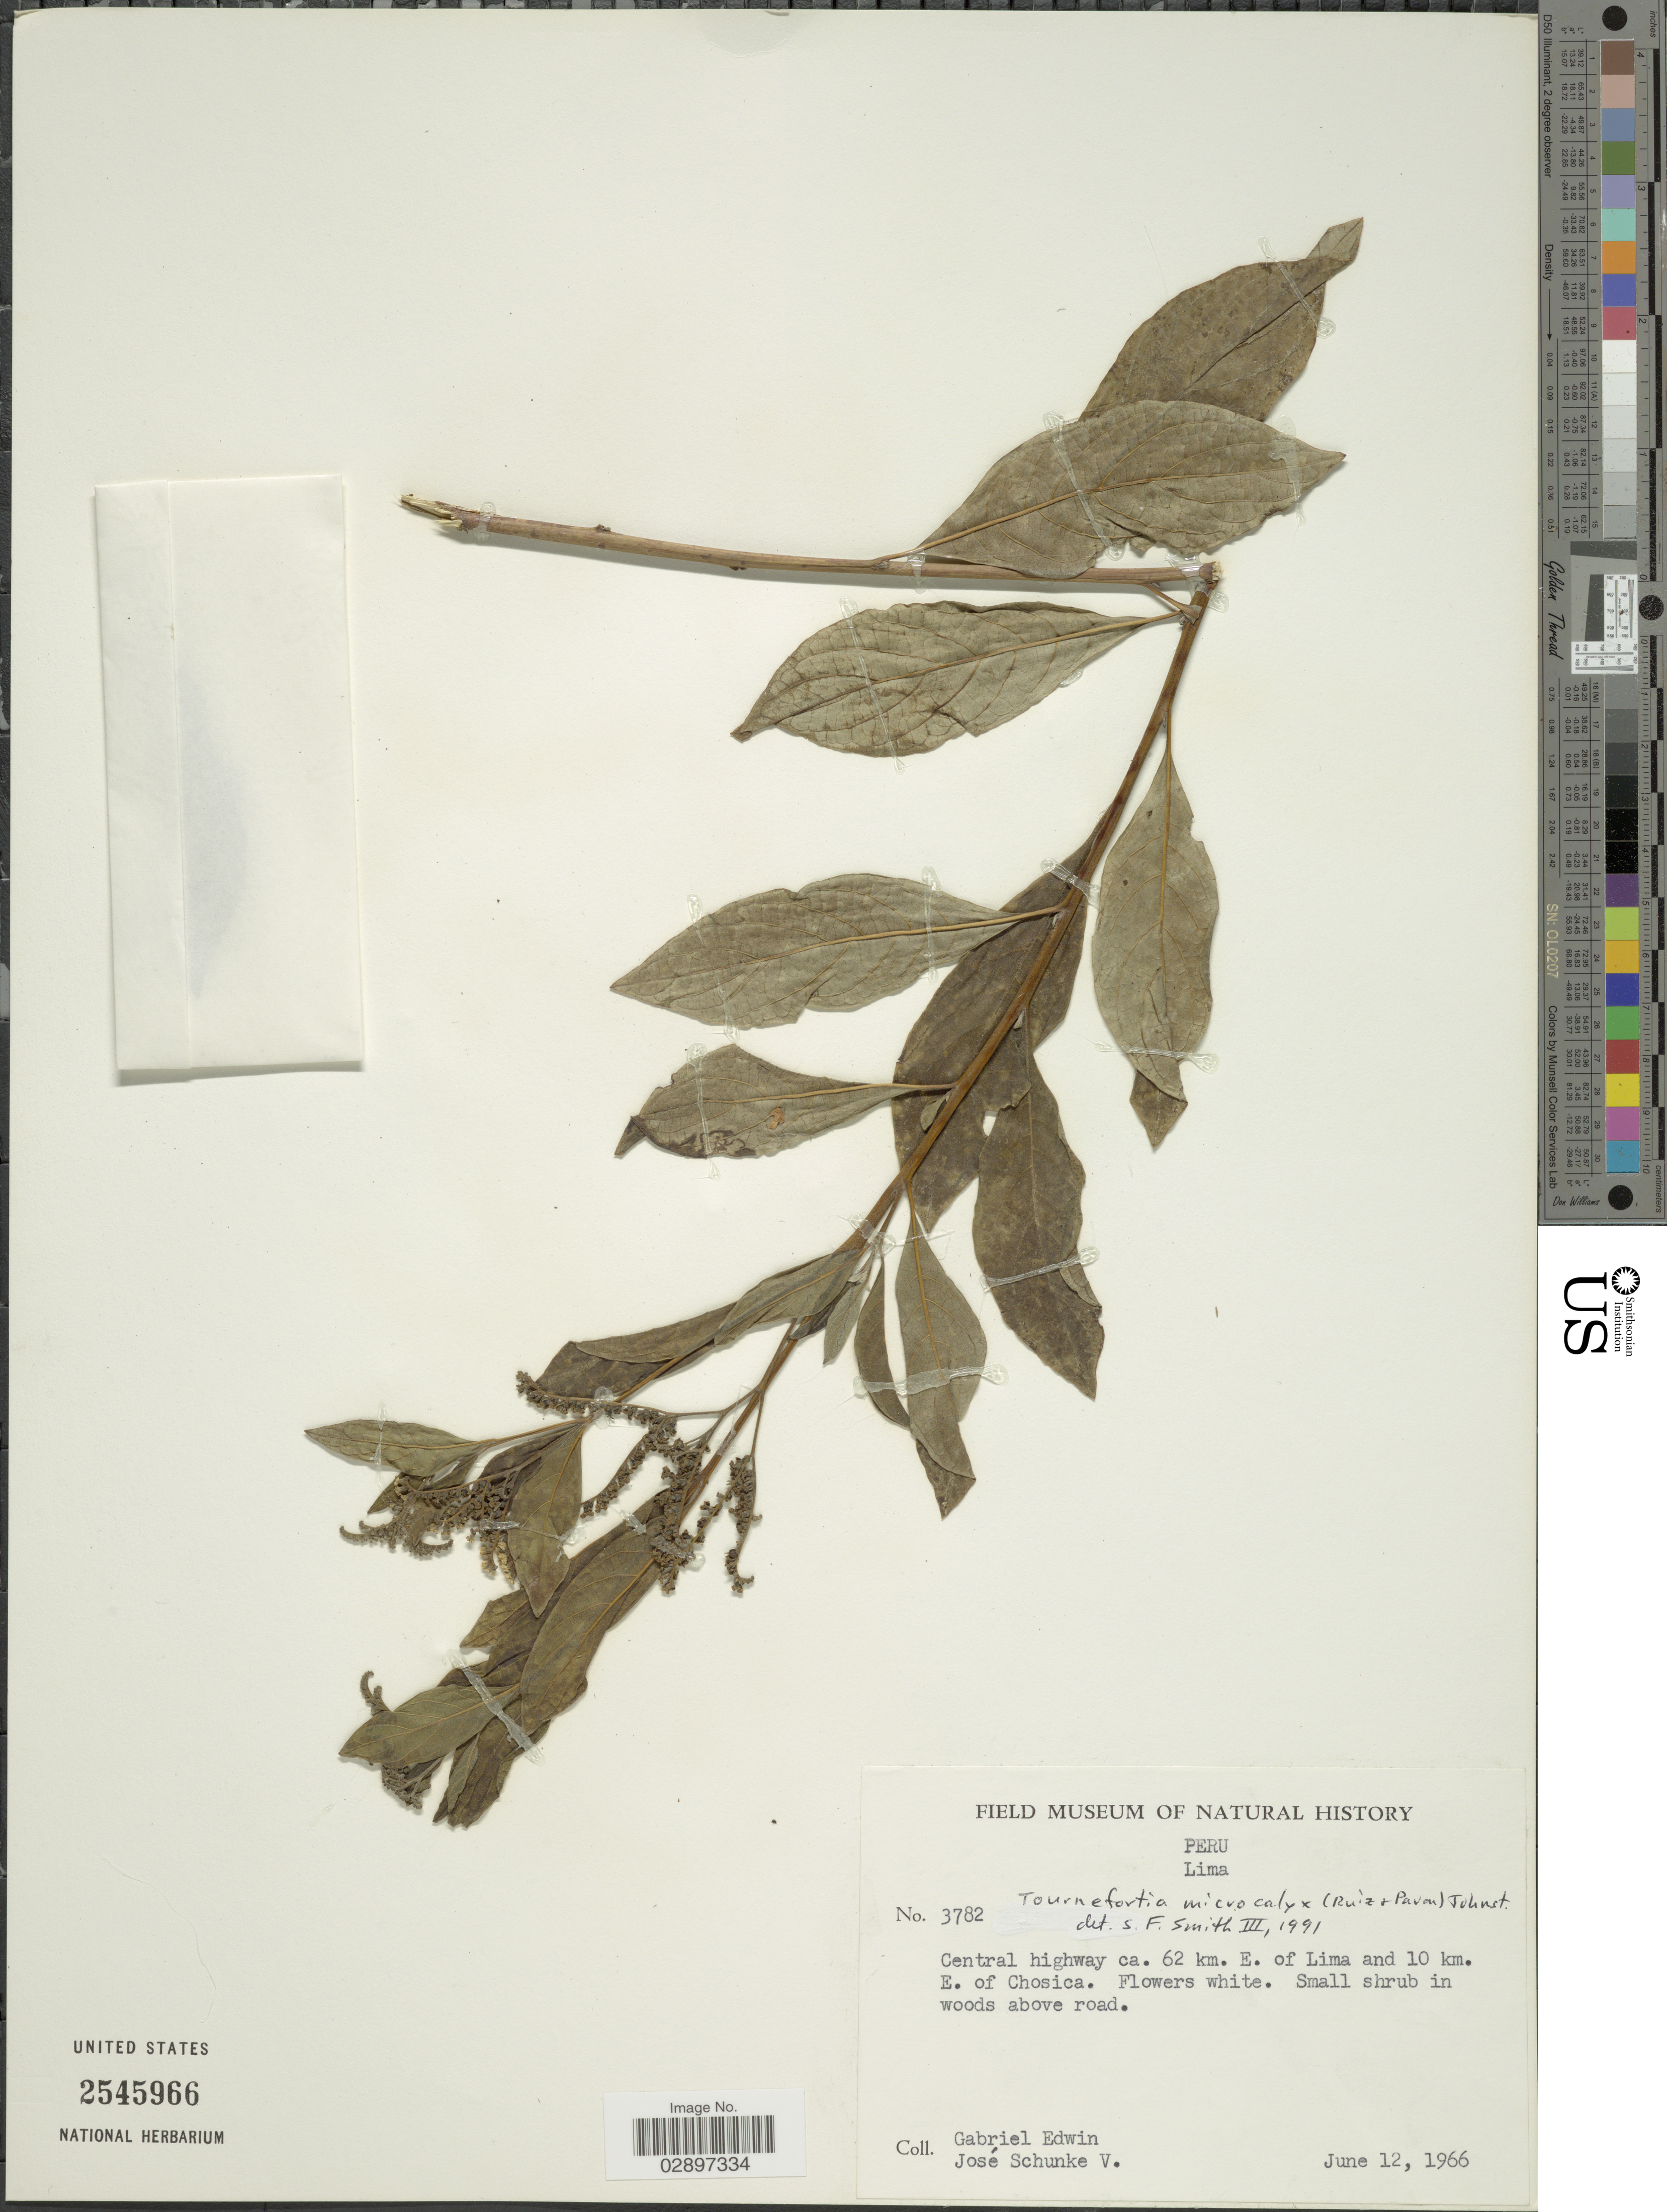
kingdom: Plantae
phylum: Tracheophyta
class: Magnoliopsida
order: Boraginales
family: Heliotropiaceae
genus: Tournefortia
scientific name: Tournefortia microcalyx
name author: (Ruiz & Pav.) I.M. Johnst.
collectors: G. Edwin & J. Schunke Vigo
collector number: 3782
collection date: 1966-06-12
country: Peru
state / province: Lima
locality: Central highway ca. 62 km. E. of Lima and 10 km. E. of Chosica.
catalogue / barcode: US 2545966